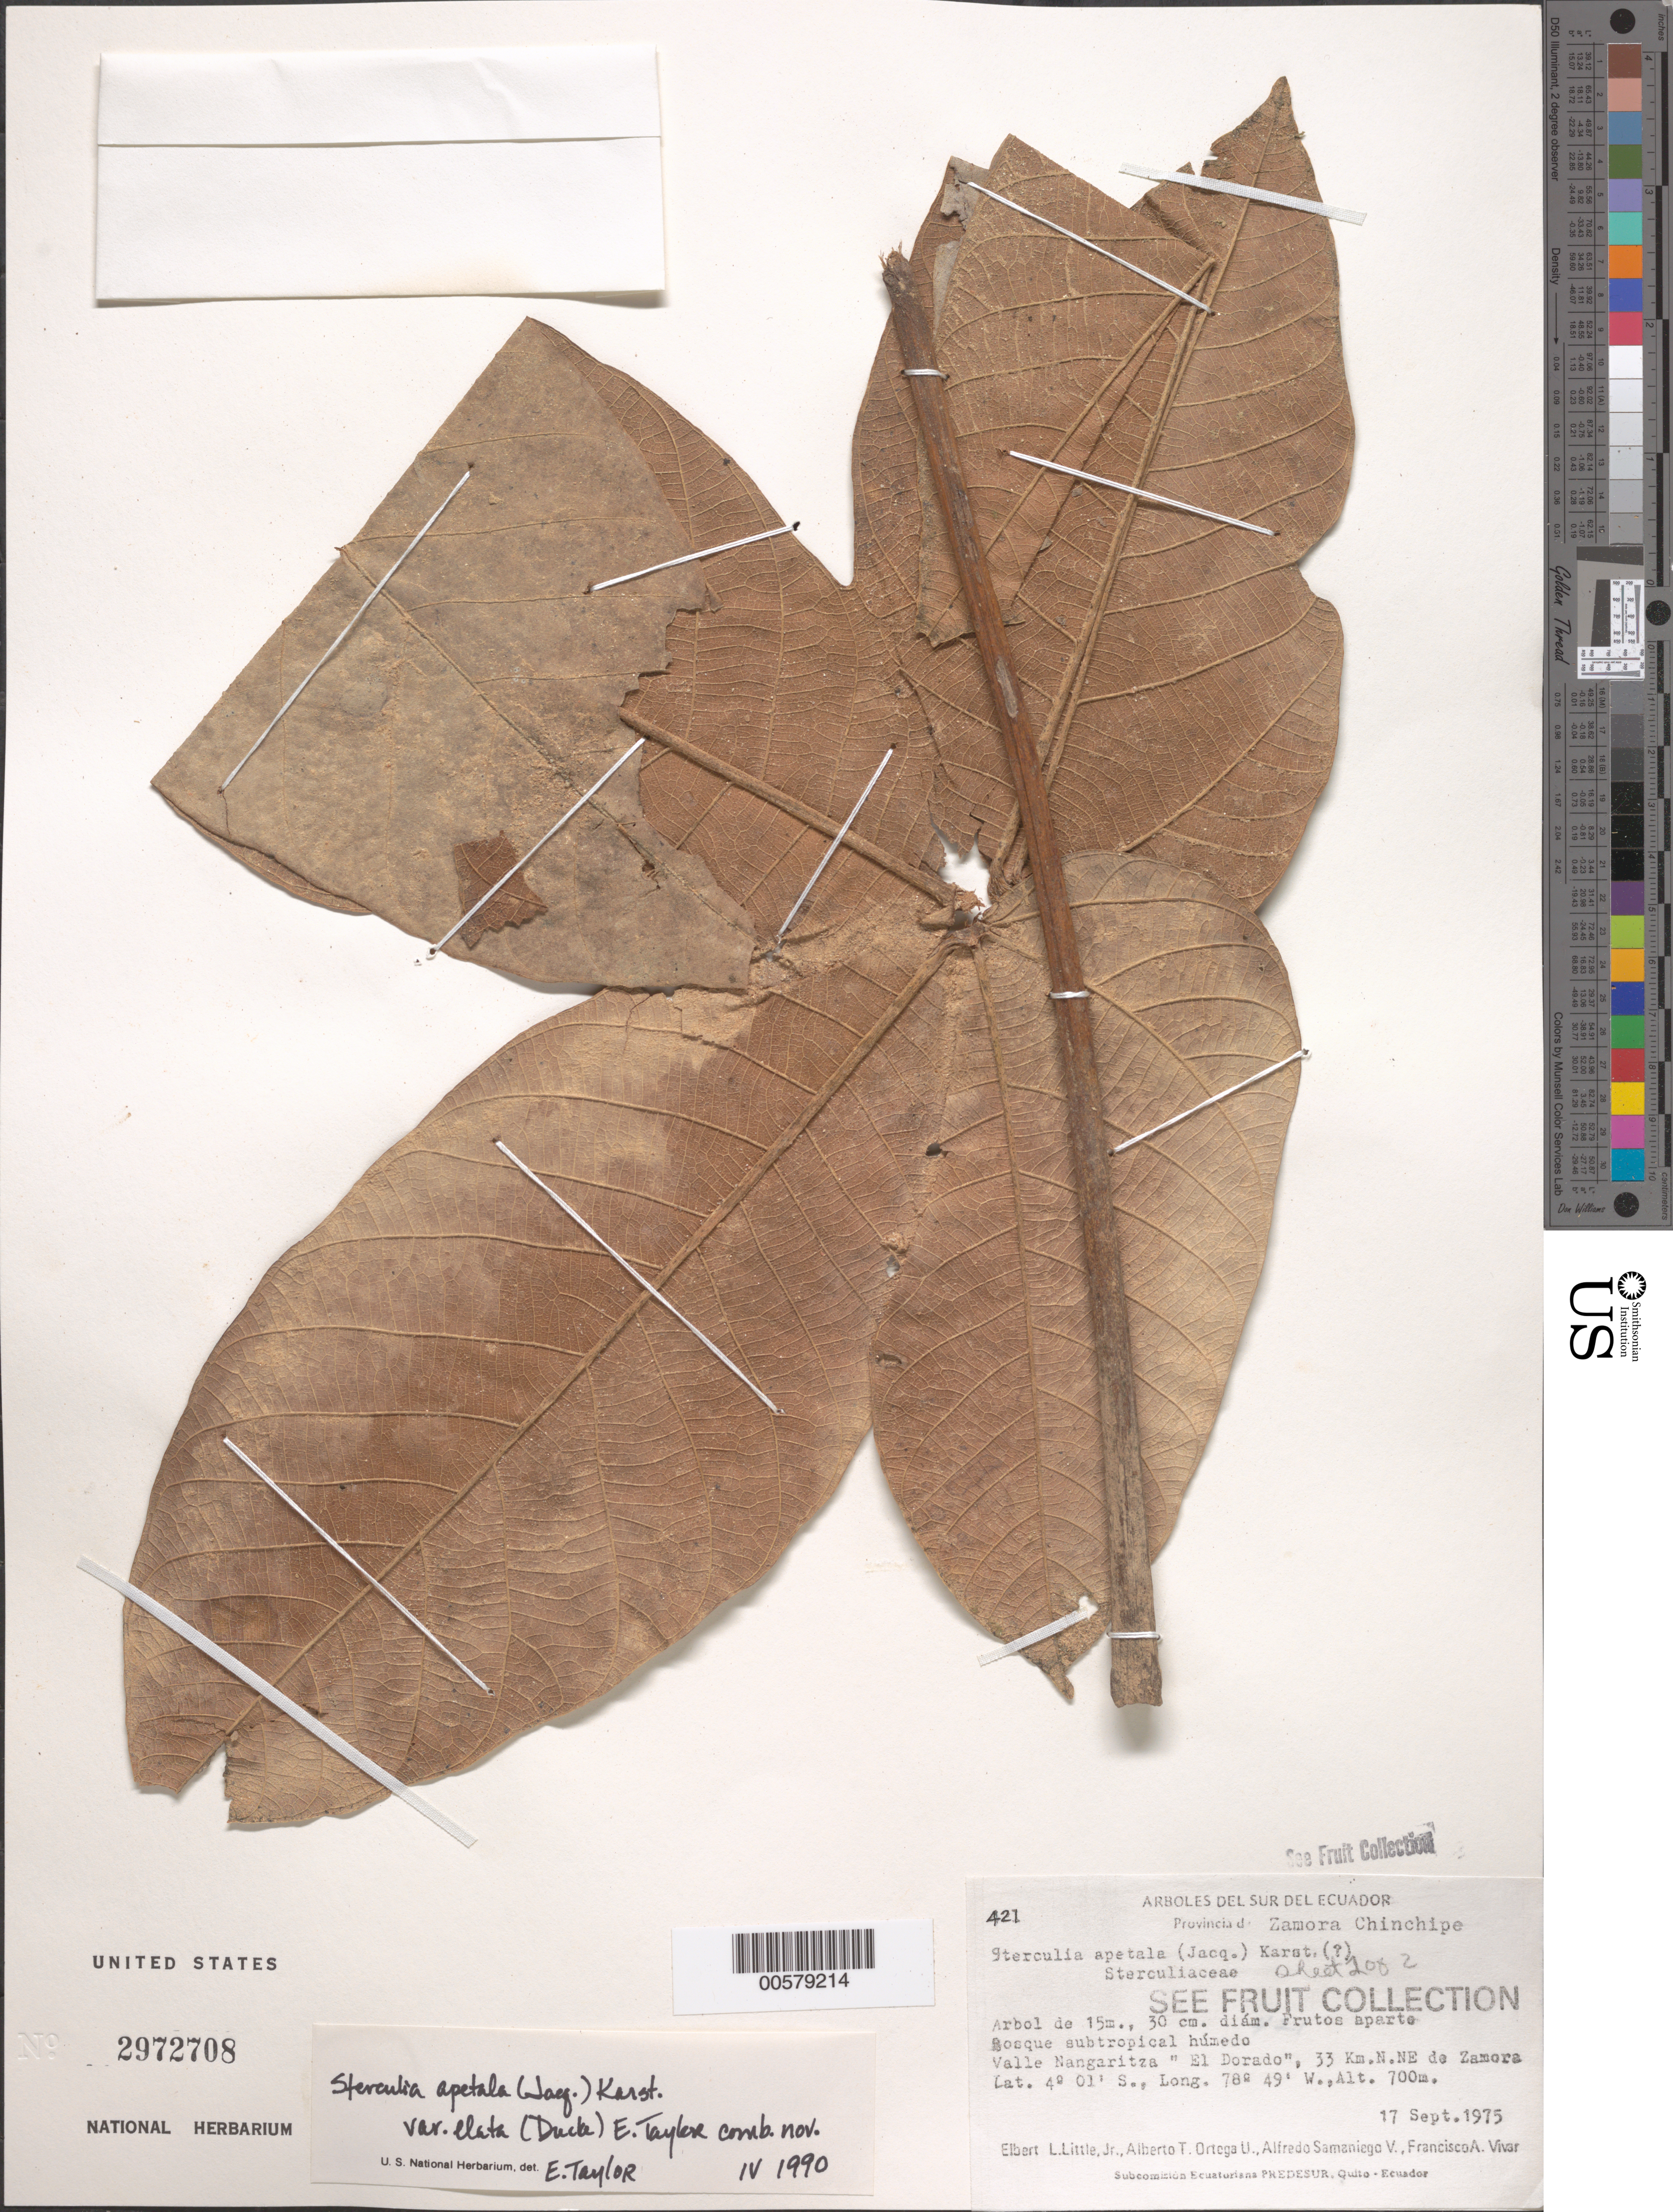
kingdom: Plantae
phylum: Tracheophyta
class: Magnoliopsida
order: Malvales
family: Malvaceae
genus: Sterculia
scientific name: Sterculia apetala var. elata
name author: (Jacq.) H. Karst.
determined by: Taylor, E. L.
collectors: E. L. Little, A. T. Ortega U., A. V. Samaniego & F. A. Vivar C.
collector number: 421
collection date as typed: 17 Sep 1975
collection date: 1975-09-17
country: Ecuador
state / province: Zamora-Chinchipe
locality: Valle Nangaritza "El Dorado", 33 km NNEde Zamora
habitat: Bosque subtropical húmedo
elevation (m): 700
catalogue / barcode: US 2972708